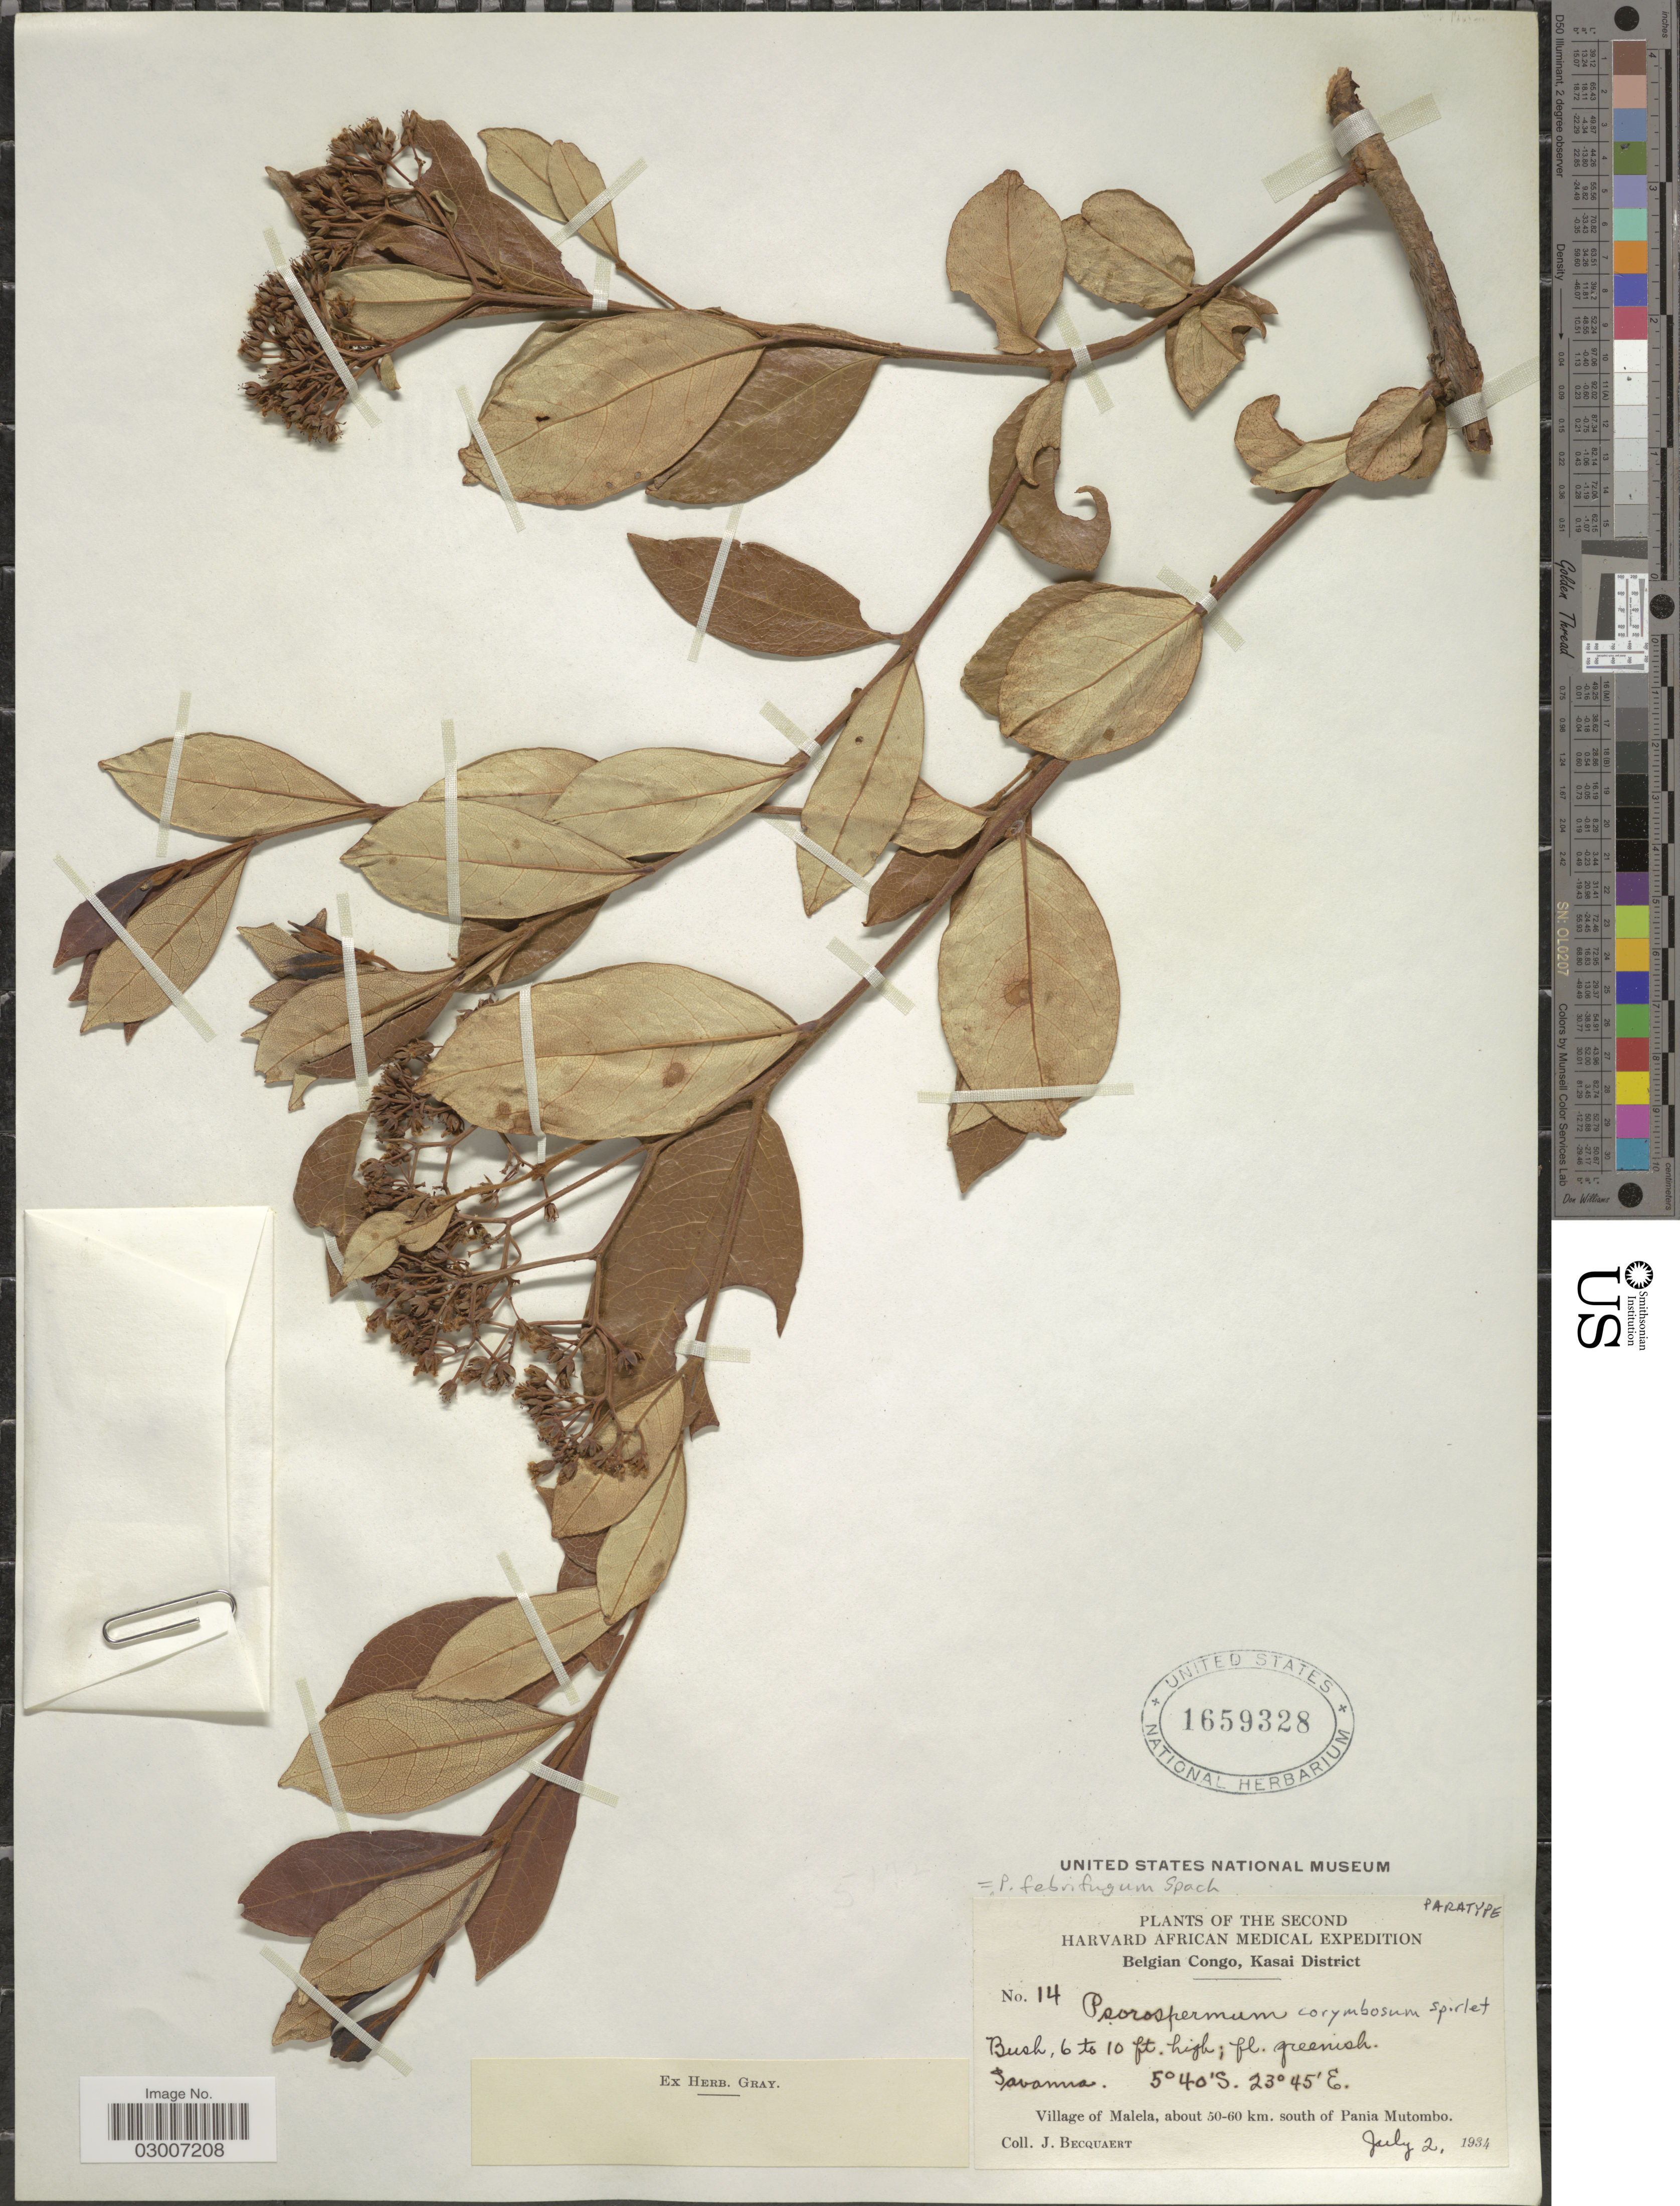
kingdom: Plantae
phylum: Tracheophyta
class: Magnoliopsida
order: Malpighiales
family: Hypericaceae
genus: Psorospermum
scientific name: Psorospermum febrifugum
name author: Spach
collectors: J. Becquaert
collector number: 14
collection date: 1934-07-02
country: Congo, Democratic Republic of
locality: Belgian Congo. Kasai District. Village of Malela, about 50-60 km. south of Pania Mutombo.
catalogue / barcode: US 1659328